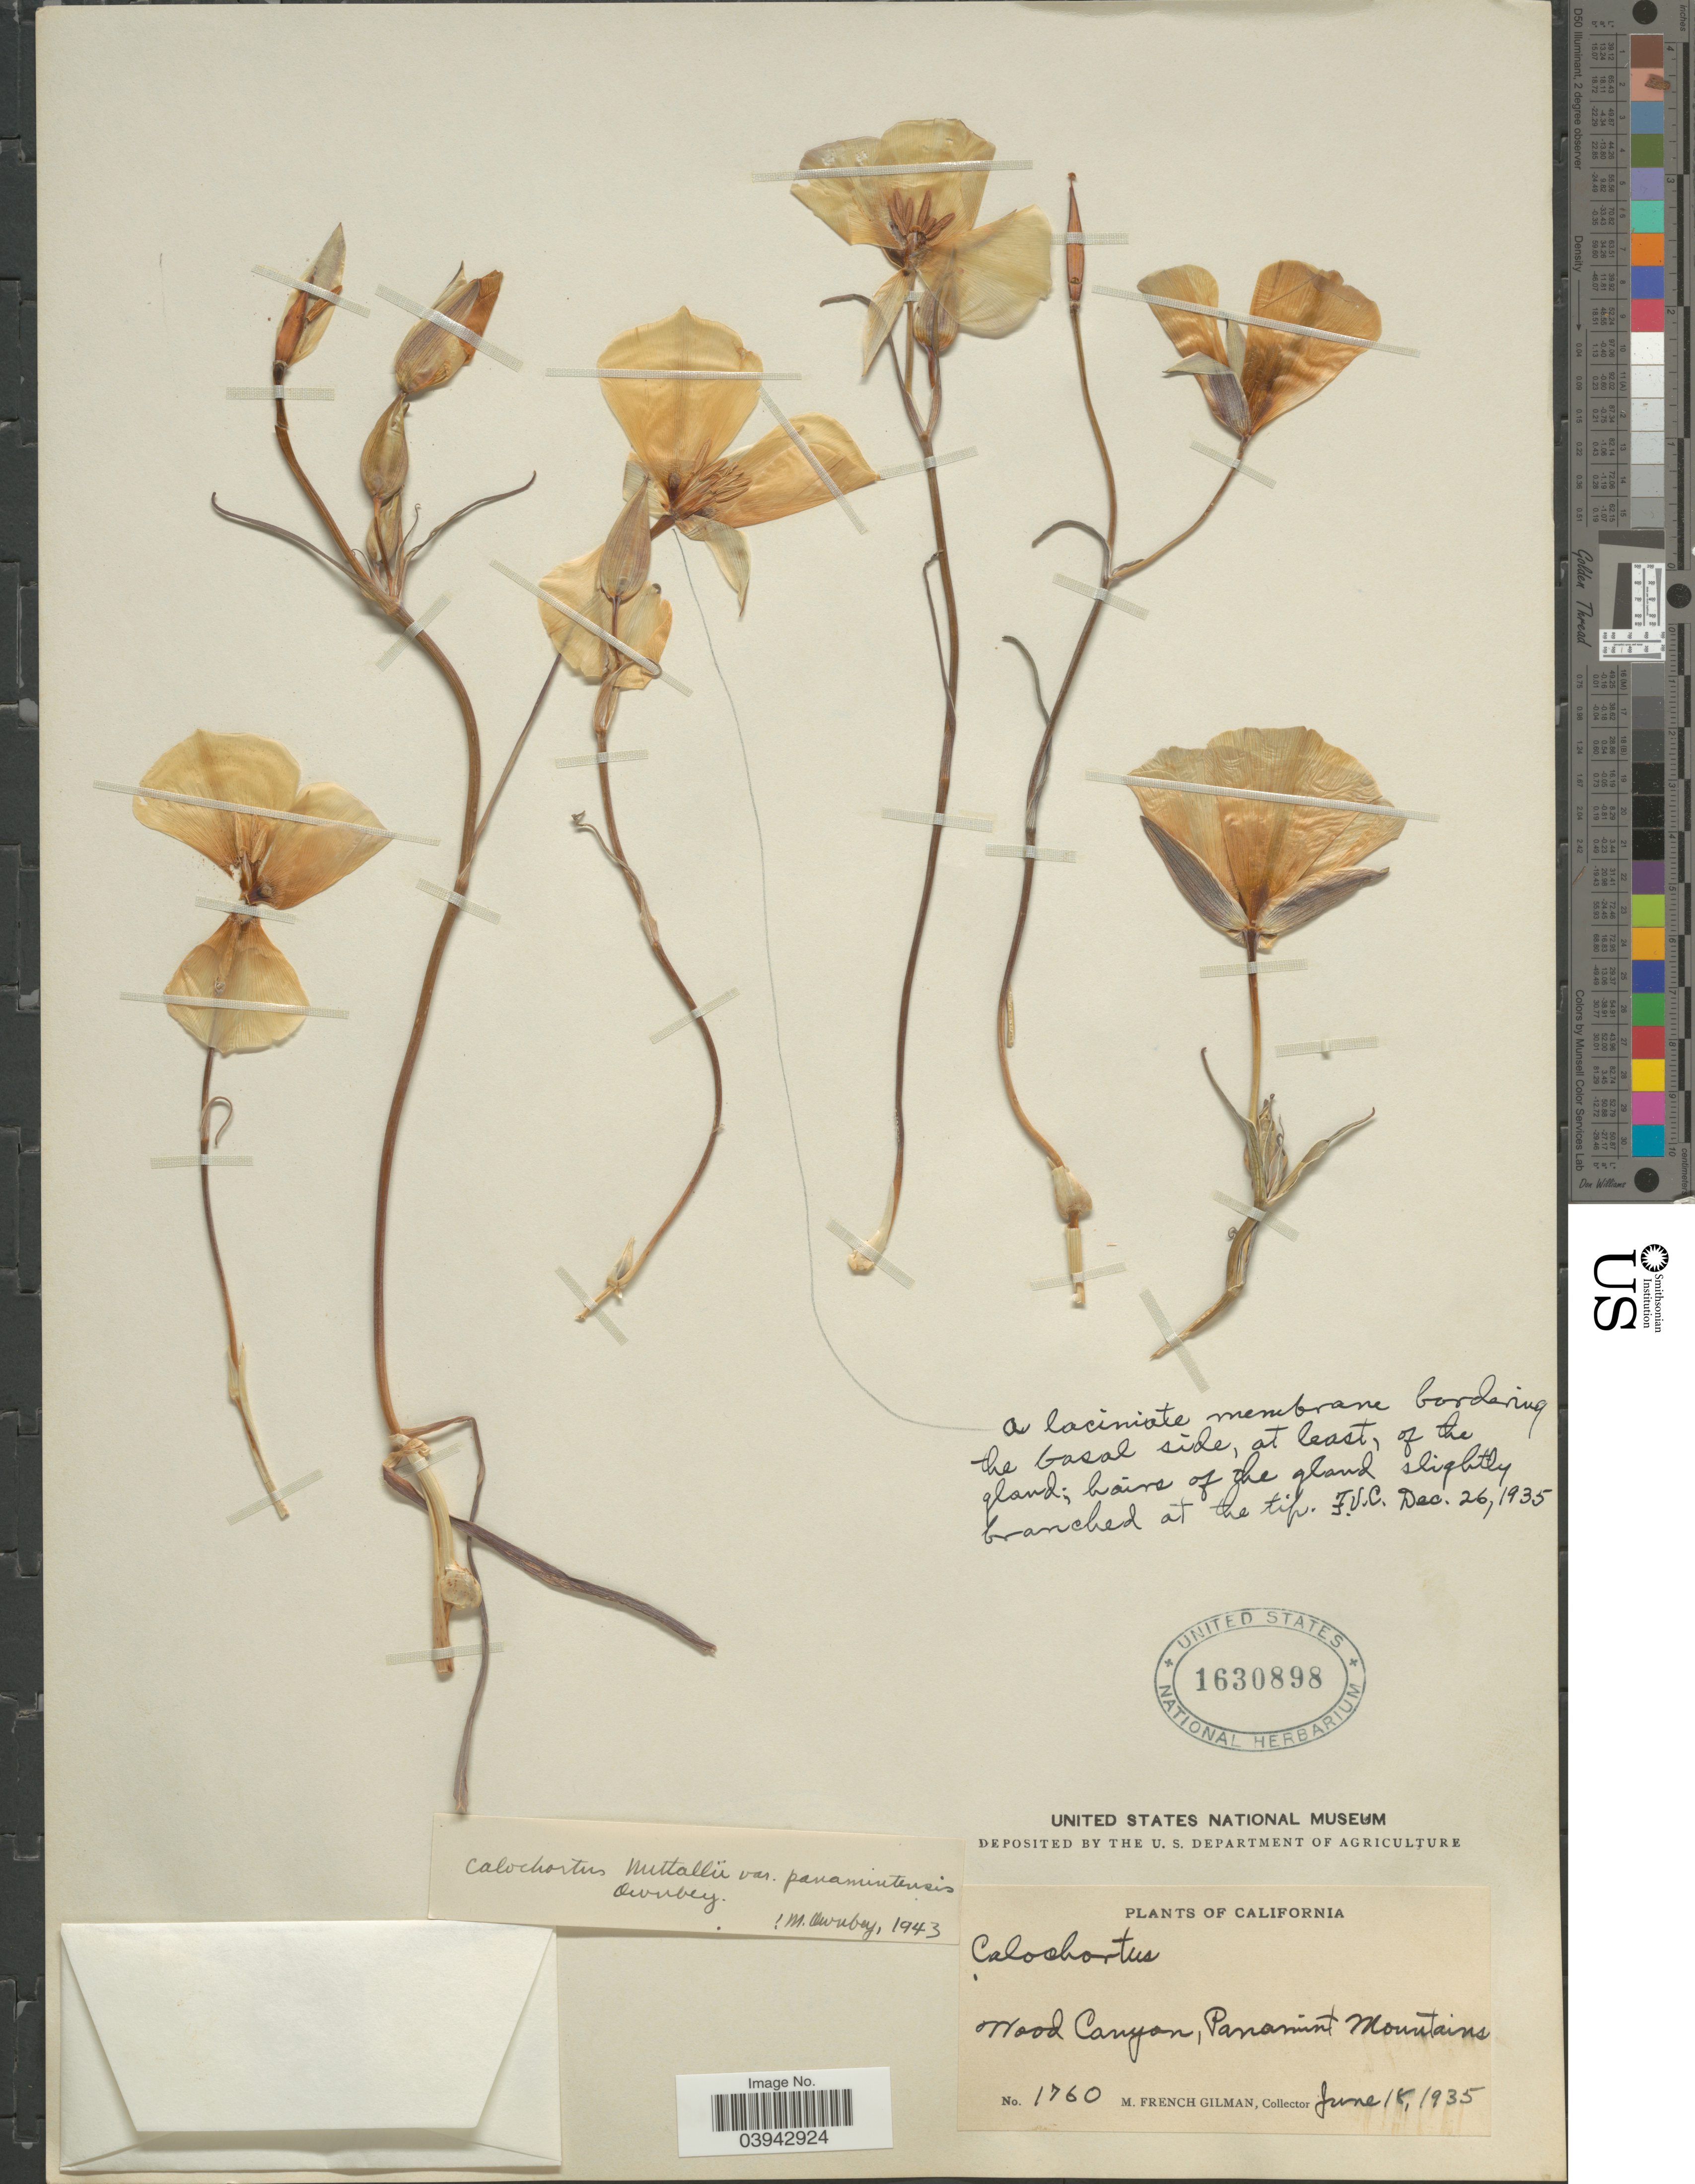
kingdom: Plantae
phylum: Tracheophyta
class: Liliopsida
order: Liliales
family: Liliaceae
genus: Calochortus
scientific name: Calochortus nuttallii var. panamintensis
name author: Ownbey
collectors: M. F. Gilman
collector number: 1760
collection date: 1935-06-18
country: United States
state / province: California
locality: Wood Canyon, Panamint Mountains.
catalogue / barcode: US 1630898